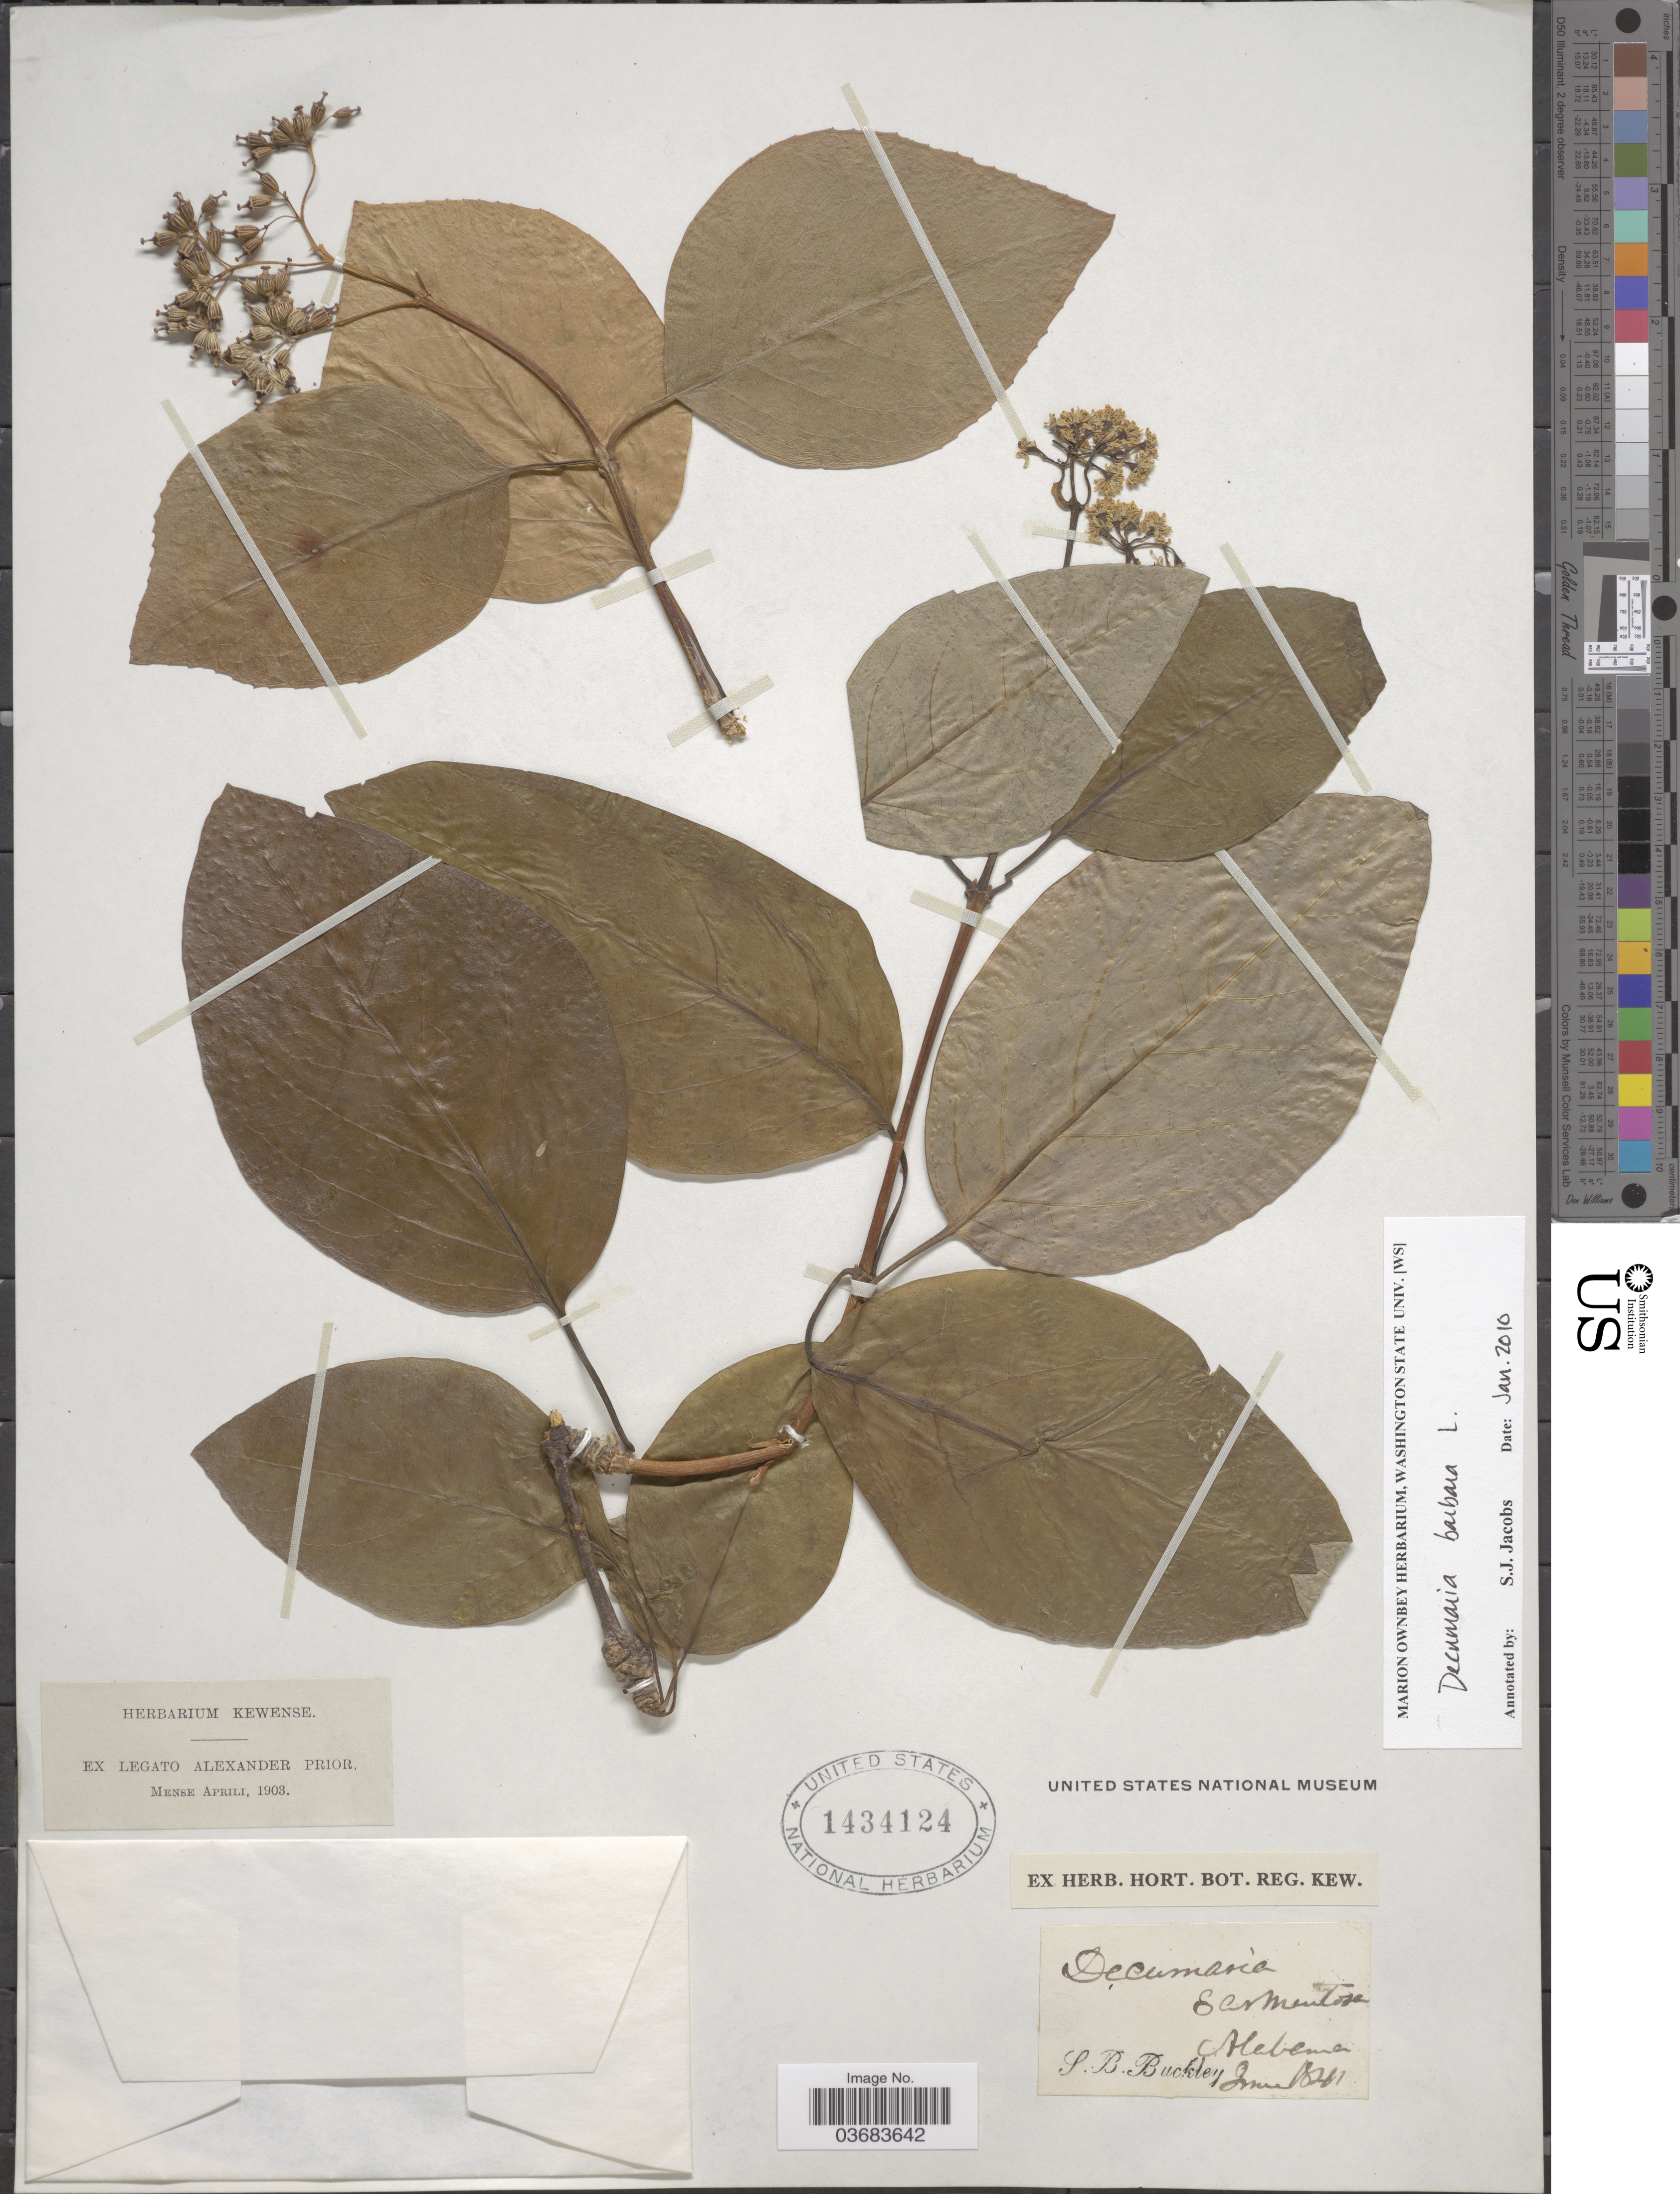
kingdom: Plantae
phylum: Tracheophyta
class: Magnoliopsida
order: Cornales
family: Hydrangeaceae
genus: Hydrangea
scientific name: Hydrangea barbara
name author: (L.) Bernd Schulz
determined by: Strong, Mark T., (BOT), Smithsonian Institution - National Museum of Natural History (UNITED STATES)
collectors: S. B. Buckley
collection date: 1826-05-02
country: United States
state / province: Alabama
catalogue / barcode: US 1434124